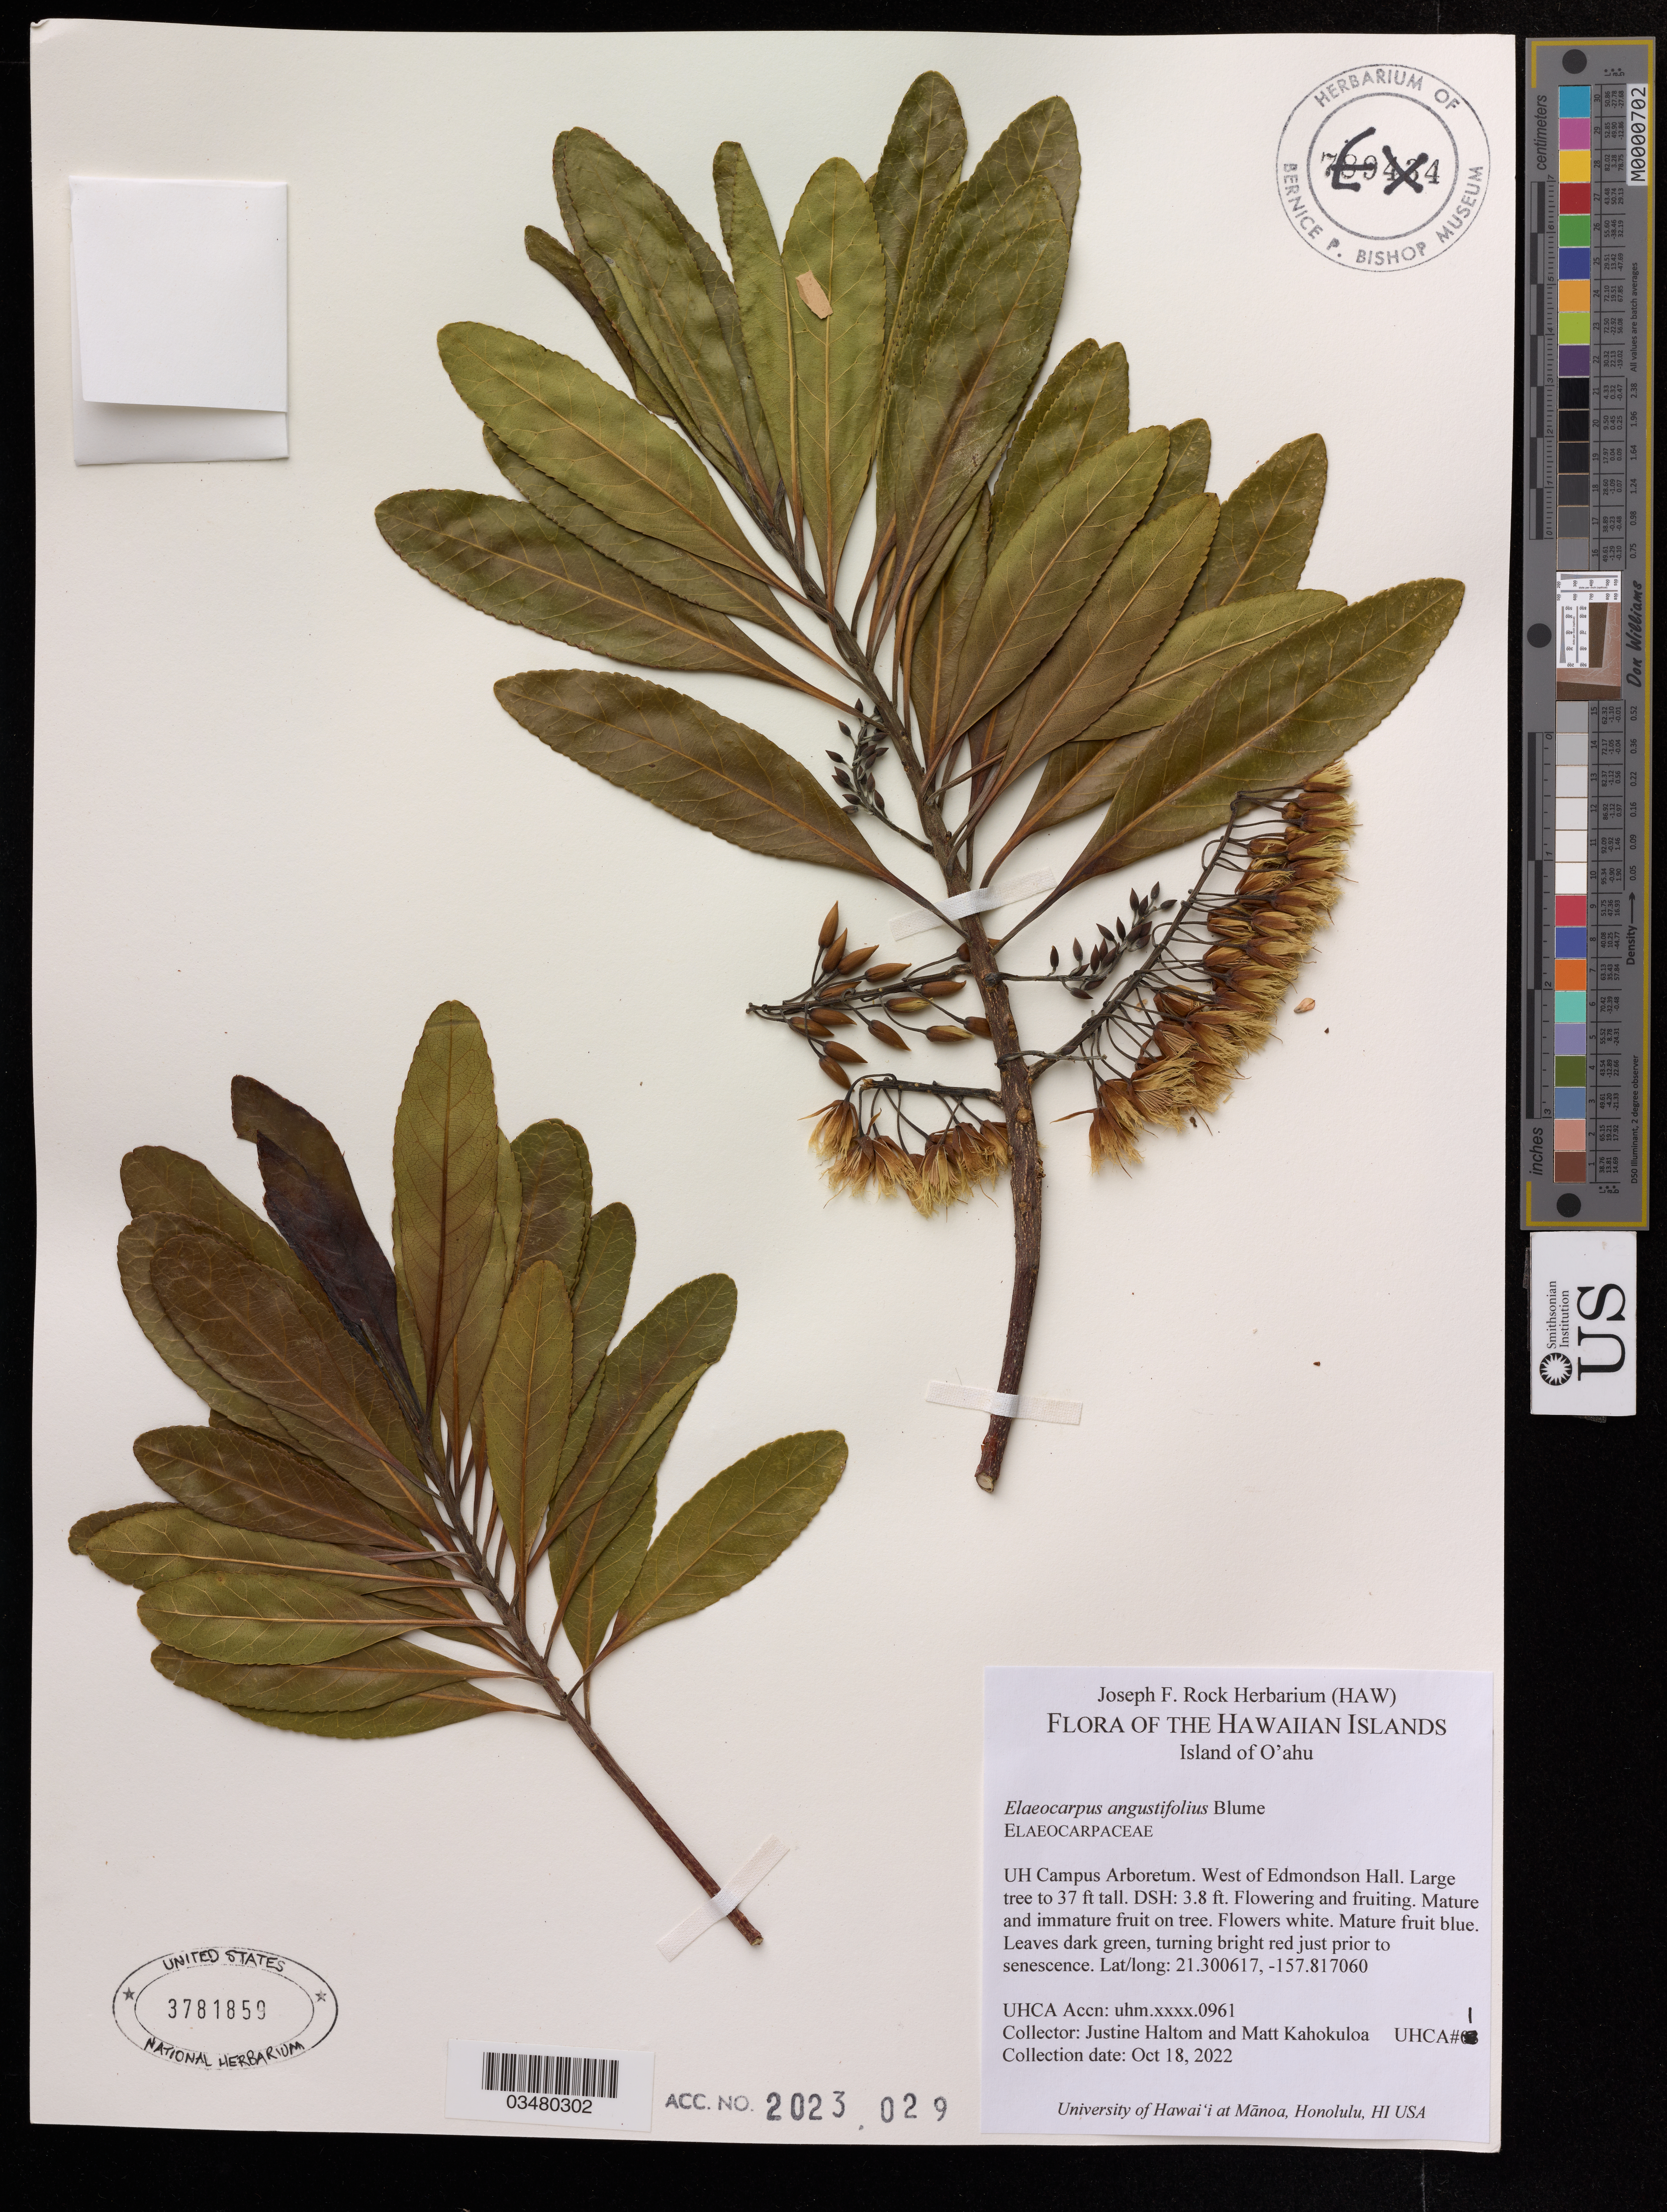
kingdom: Plantae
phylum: Tracheophyta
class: Magnoliopsida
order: Oxalidales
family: Elaeocarpaceae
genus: Elaeocarpus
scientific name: Elaeocarpus angustifolius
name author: Blume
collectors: J. Haltom & M. Kahokuloa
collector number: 1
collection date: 2022-10-18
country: United States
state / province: Hawaii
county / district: Honolulu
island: Oahu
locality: UH Campus Arboretum. West of Edmondson Hall.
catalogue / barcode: US 3781859